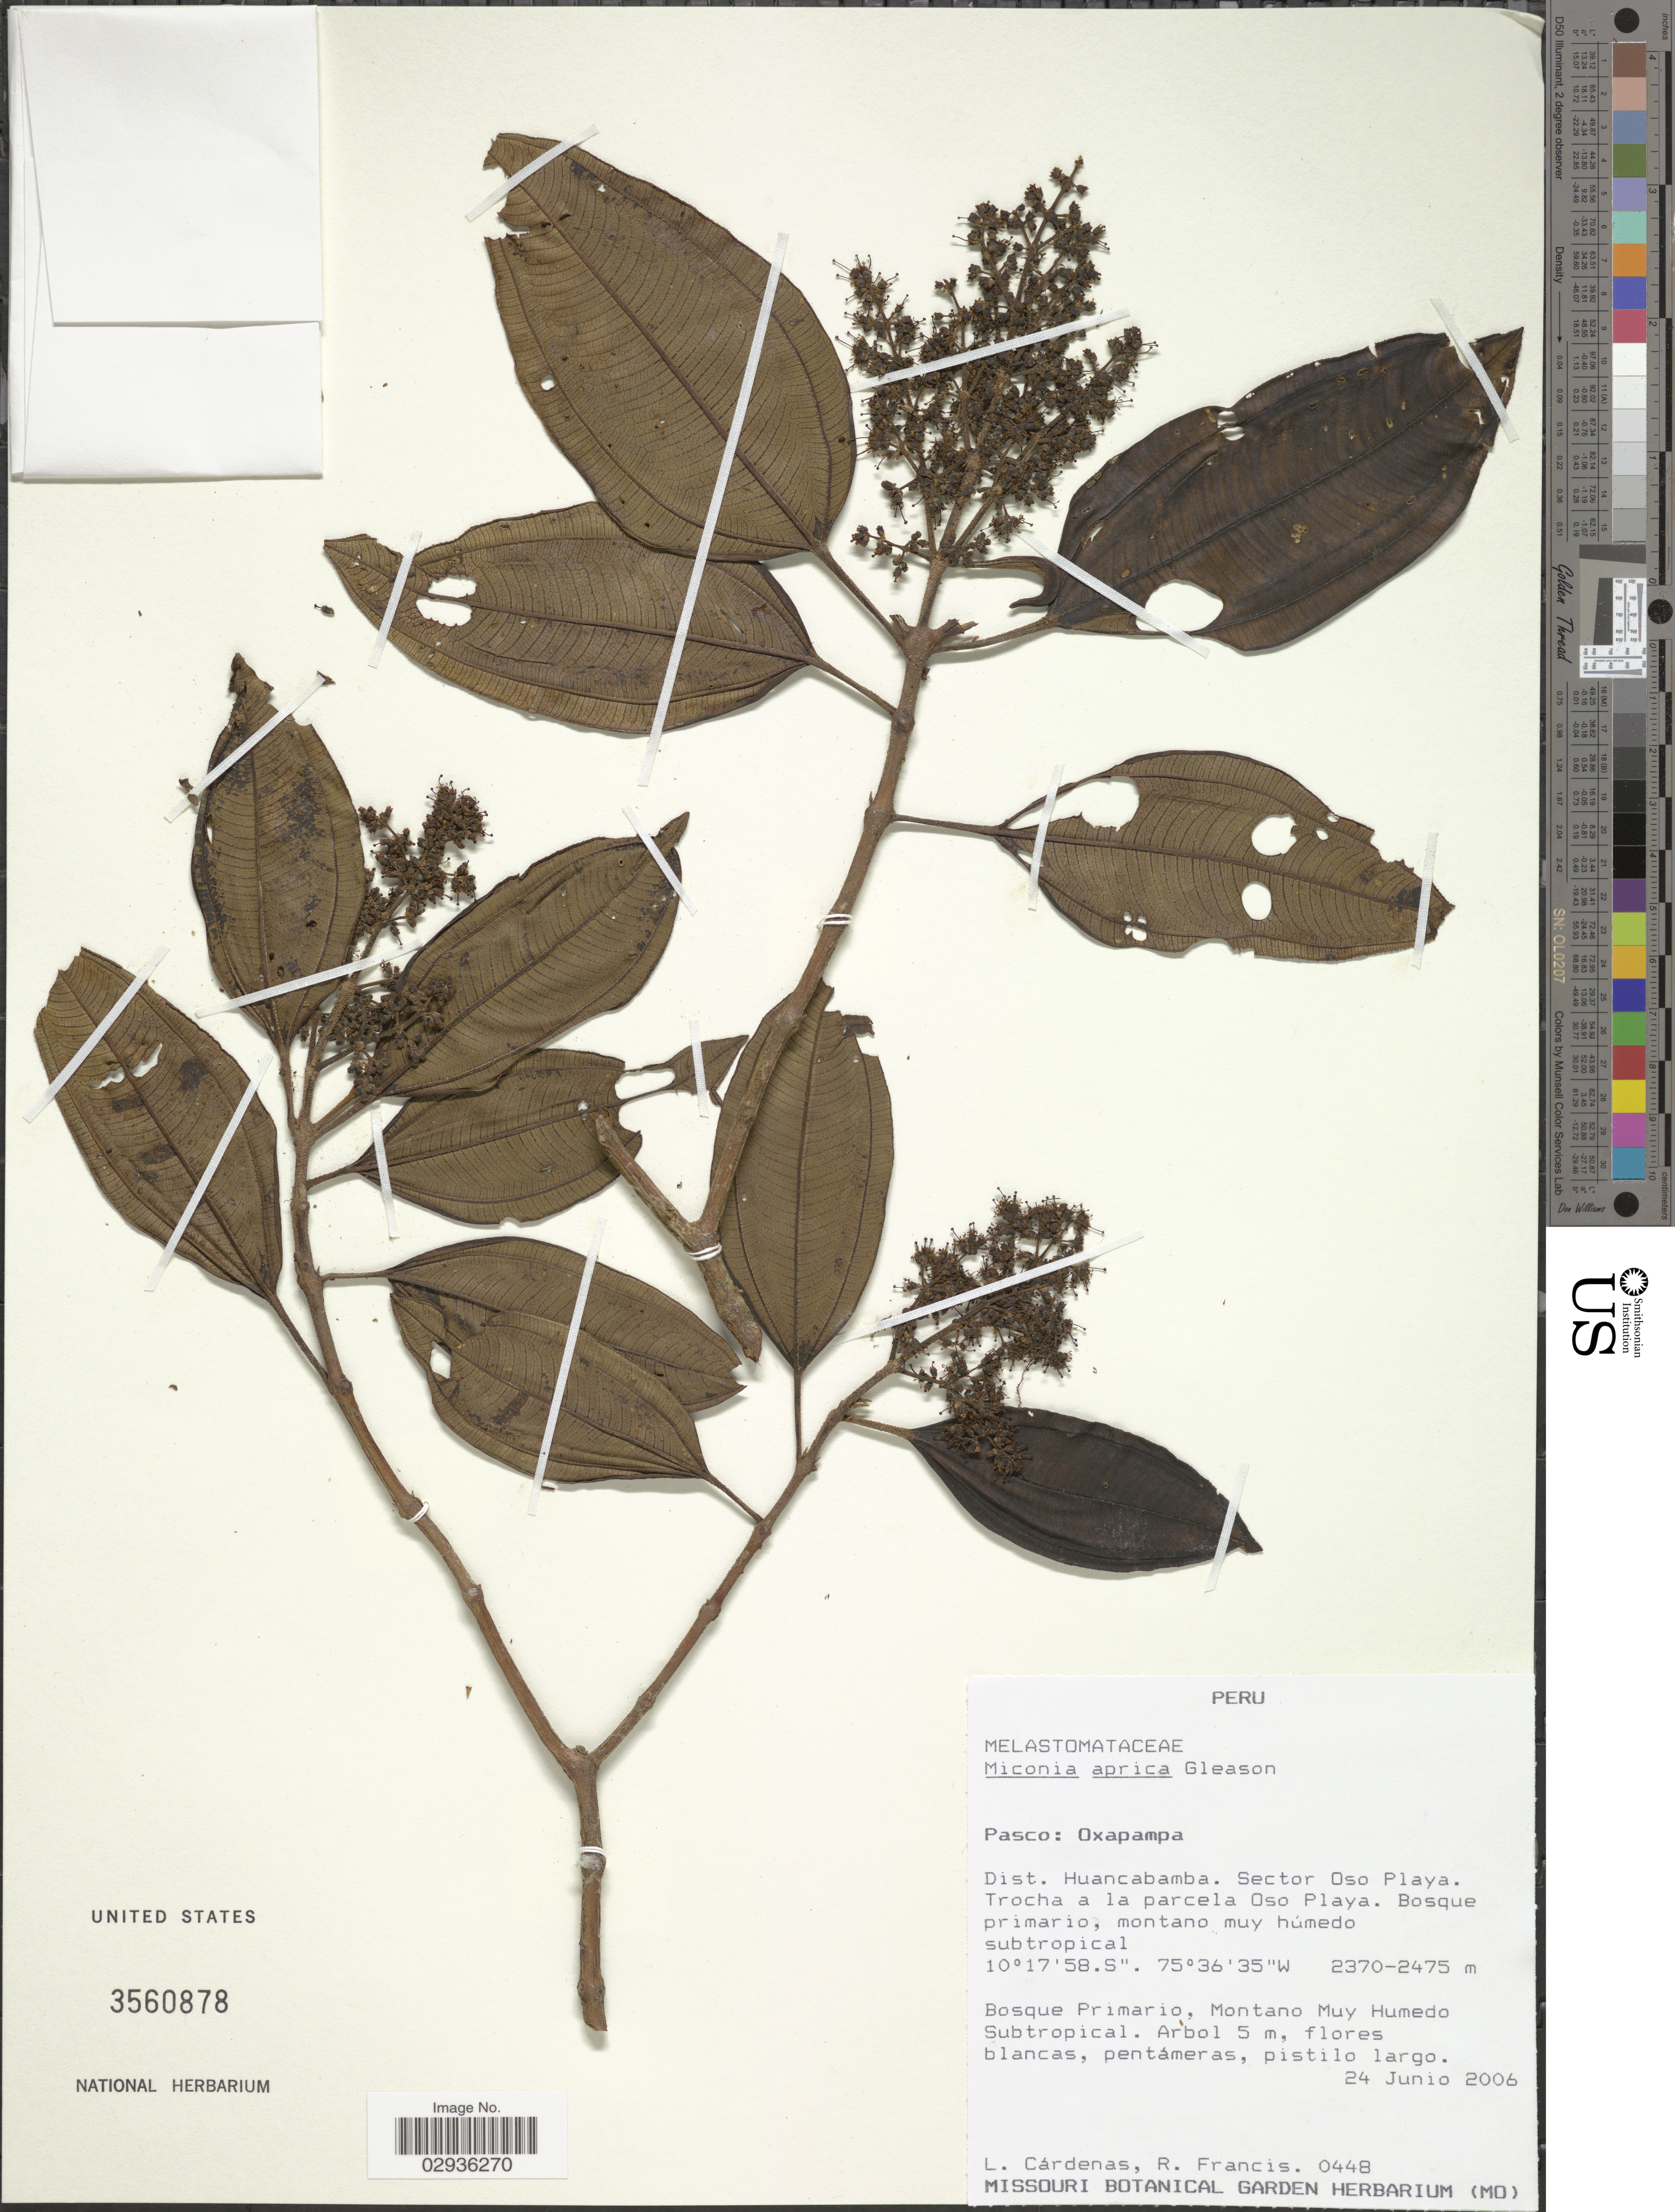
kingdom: Plantae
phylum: Tracheophyta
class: Magnoliopsida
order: Myrtales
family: Melastomataceae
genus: Miconia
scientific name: Miconia aprica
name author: Gleason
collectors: L. Cárdenas & R. Francis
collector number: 0448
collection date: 2006-06-24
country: Peru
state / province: Pasco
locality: Oxapampa. Dist. Huancabamba. Sector Oso Playa. Trocha a la parcela Oso Playa.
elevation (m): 2370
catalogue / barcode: US 3560878